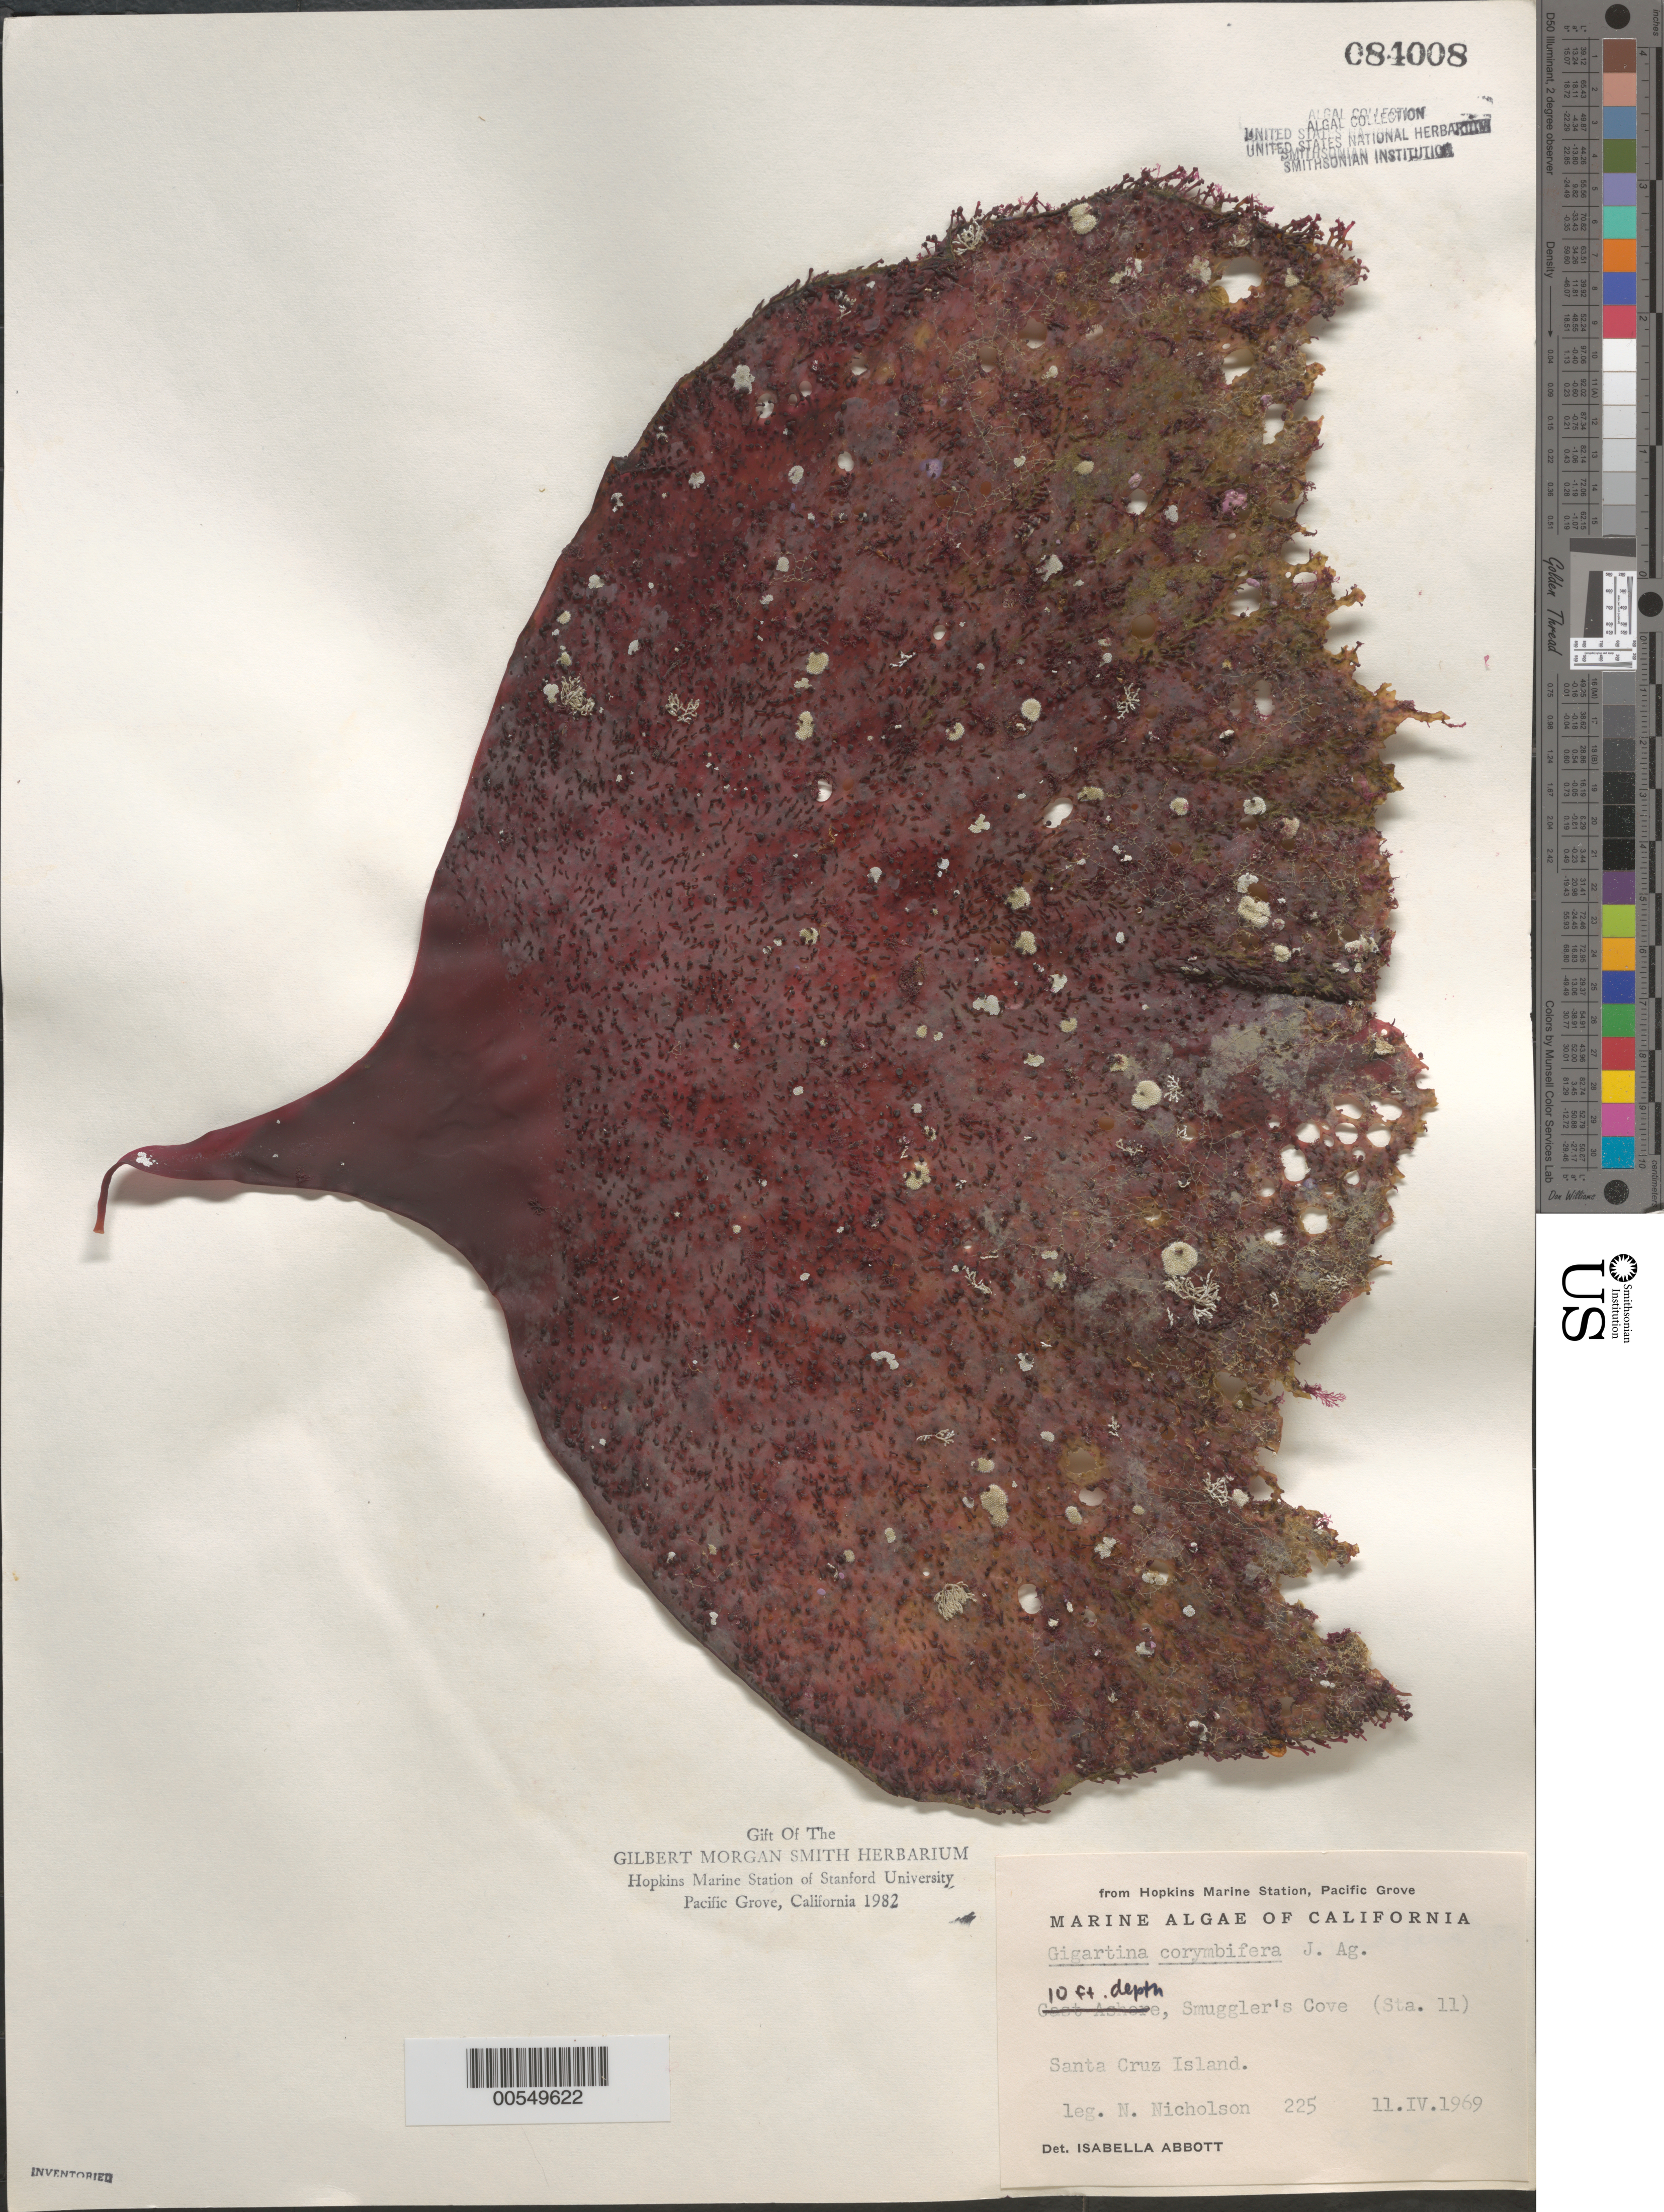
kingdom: Plantae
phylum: Rhodophyta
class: Florideophyceae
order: Gigartinales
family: Gigartinaceae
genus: Chondracanthus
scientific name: Chondracanthus corymbiferus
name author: (Kütz.) Guiry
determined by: Algae name updating Project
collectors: N. Nicholson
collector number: Nln 225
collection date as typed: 11 Apr 1969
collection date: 1969-04-11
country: United States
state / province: California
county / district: Santa Barbara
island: Santa Cruz Island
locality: Smuggler's Cove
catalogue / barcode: US 84008